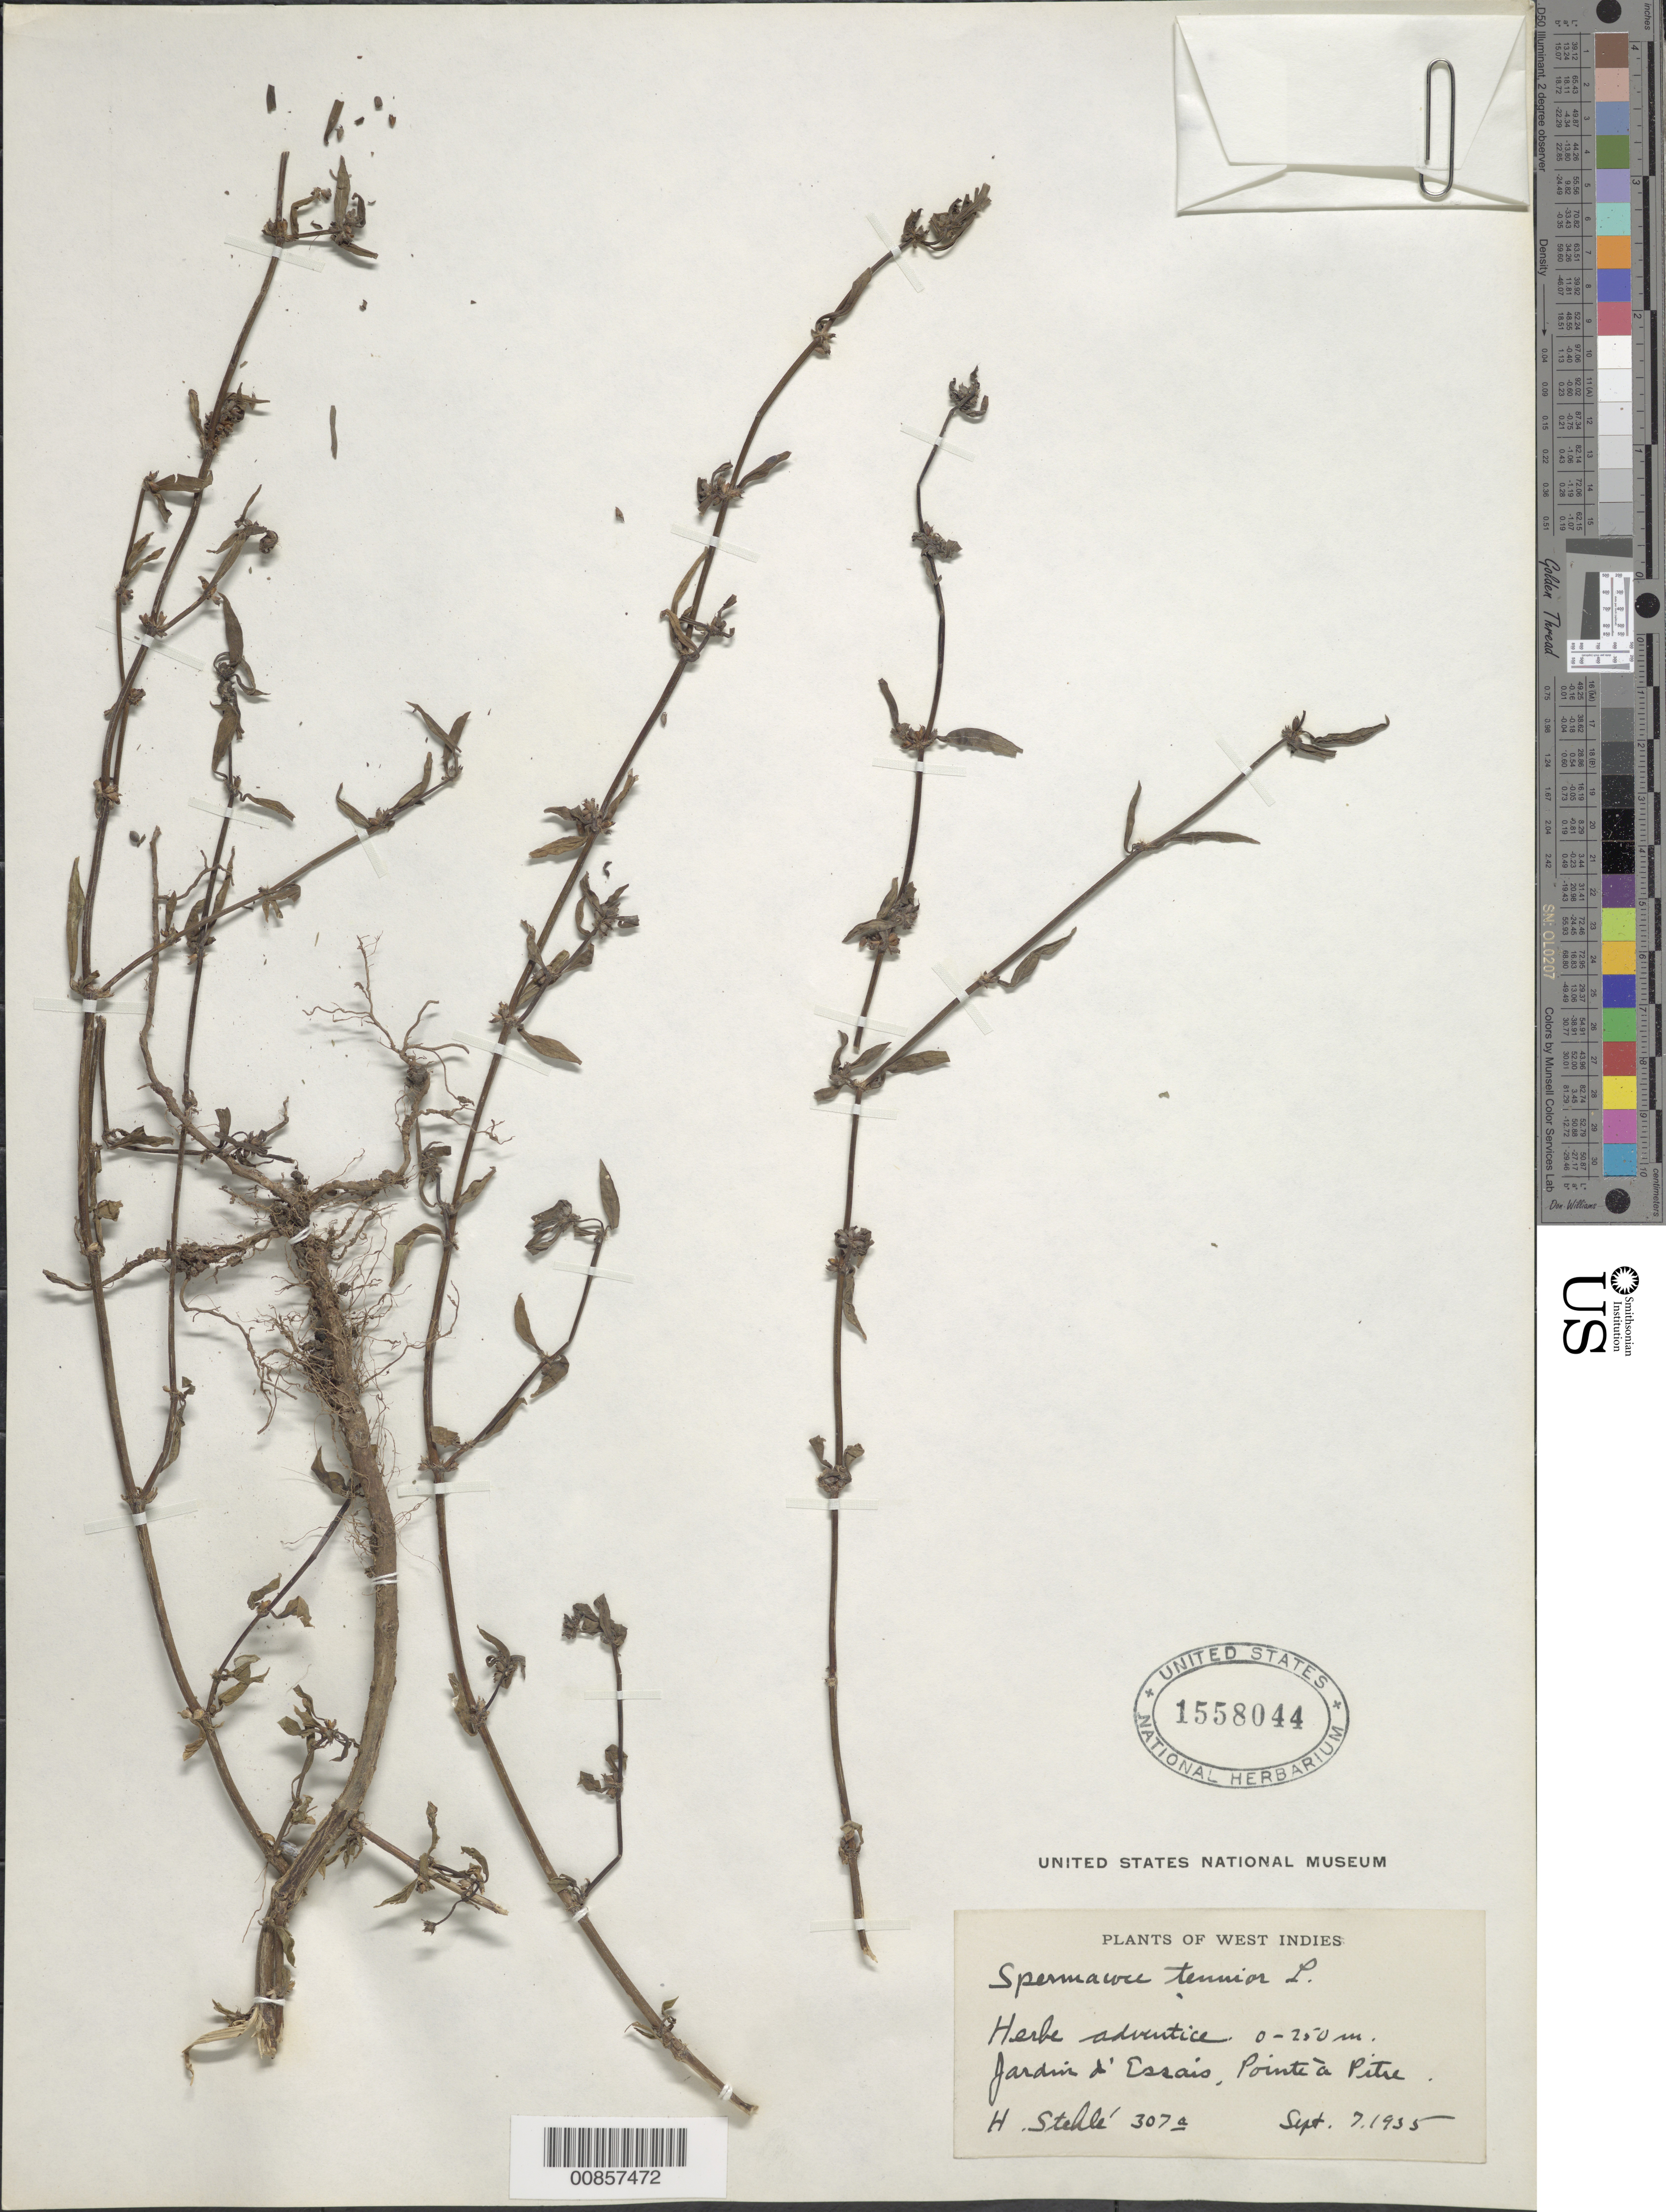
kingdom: Plantae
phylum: Tracheophyta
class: Magnoliopsida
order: Gentianales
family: Rubiaceae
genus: Spermacoce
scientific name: Spermacoce tenuior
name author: L.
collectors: H. Stehlé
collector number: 307a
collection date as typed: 07 Sep 1955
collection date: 1955-09-07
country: Dominica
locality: Jardin d'Essais, Pointe à Pitre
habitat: Jardin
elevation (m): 0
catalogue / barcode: US 1558044